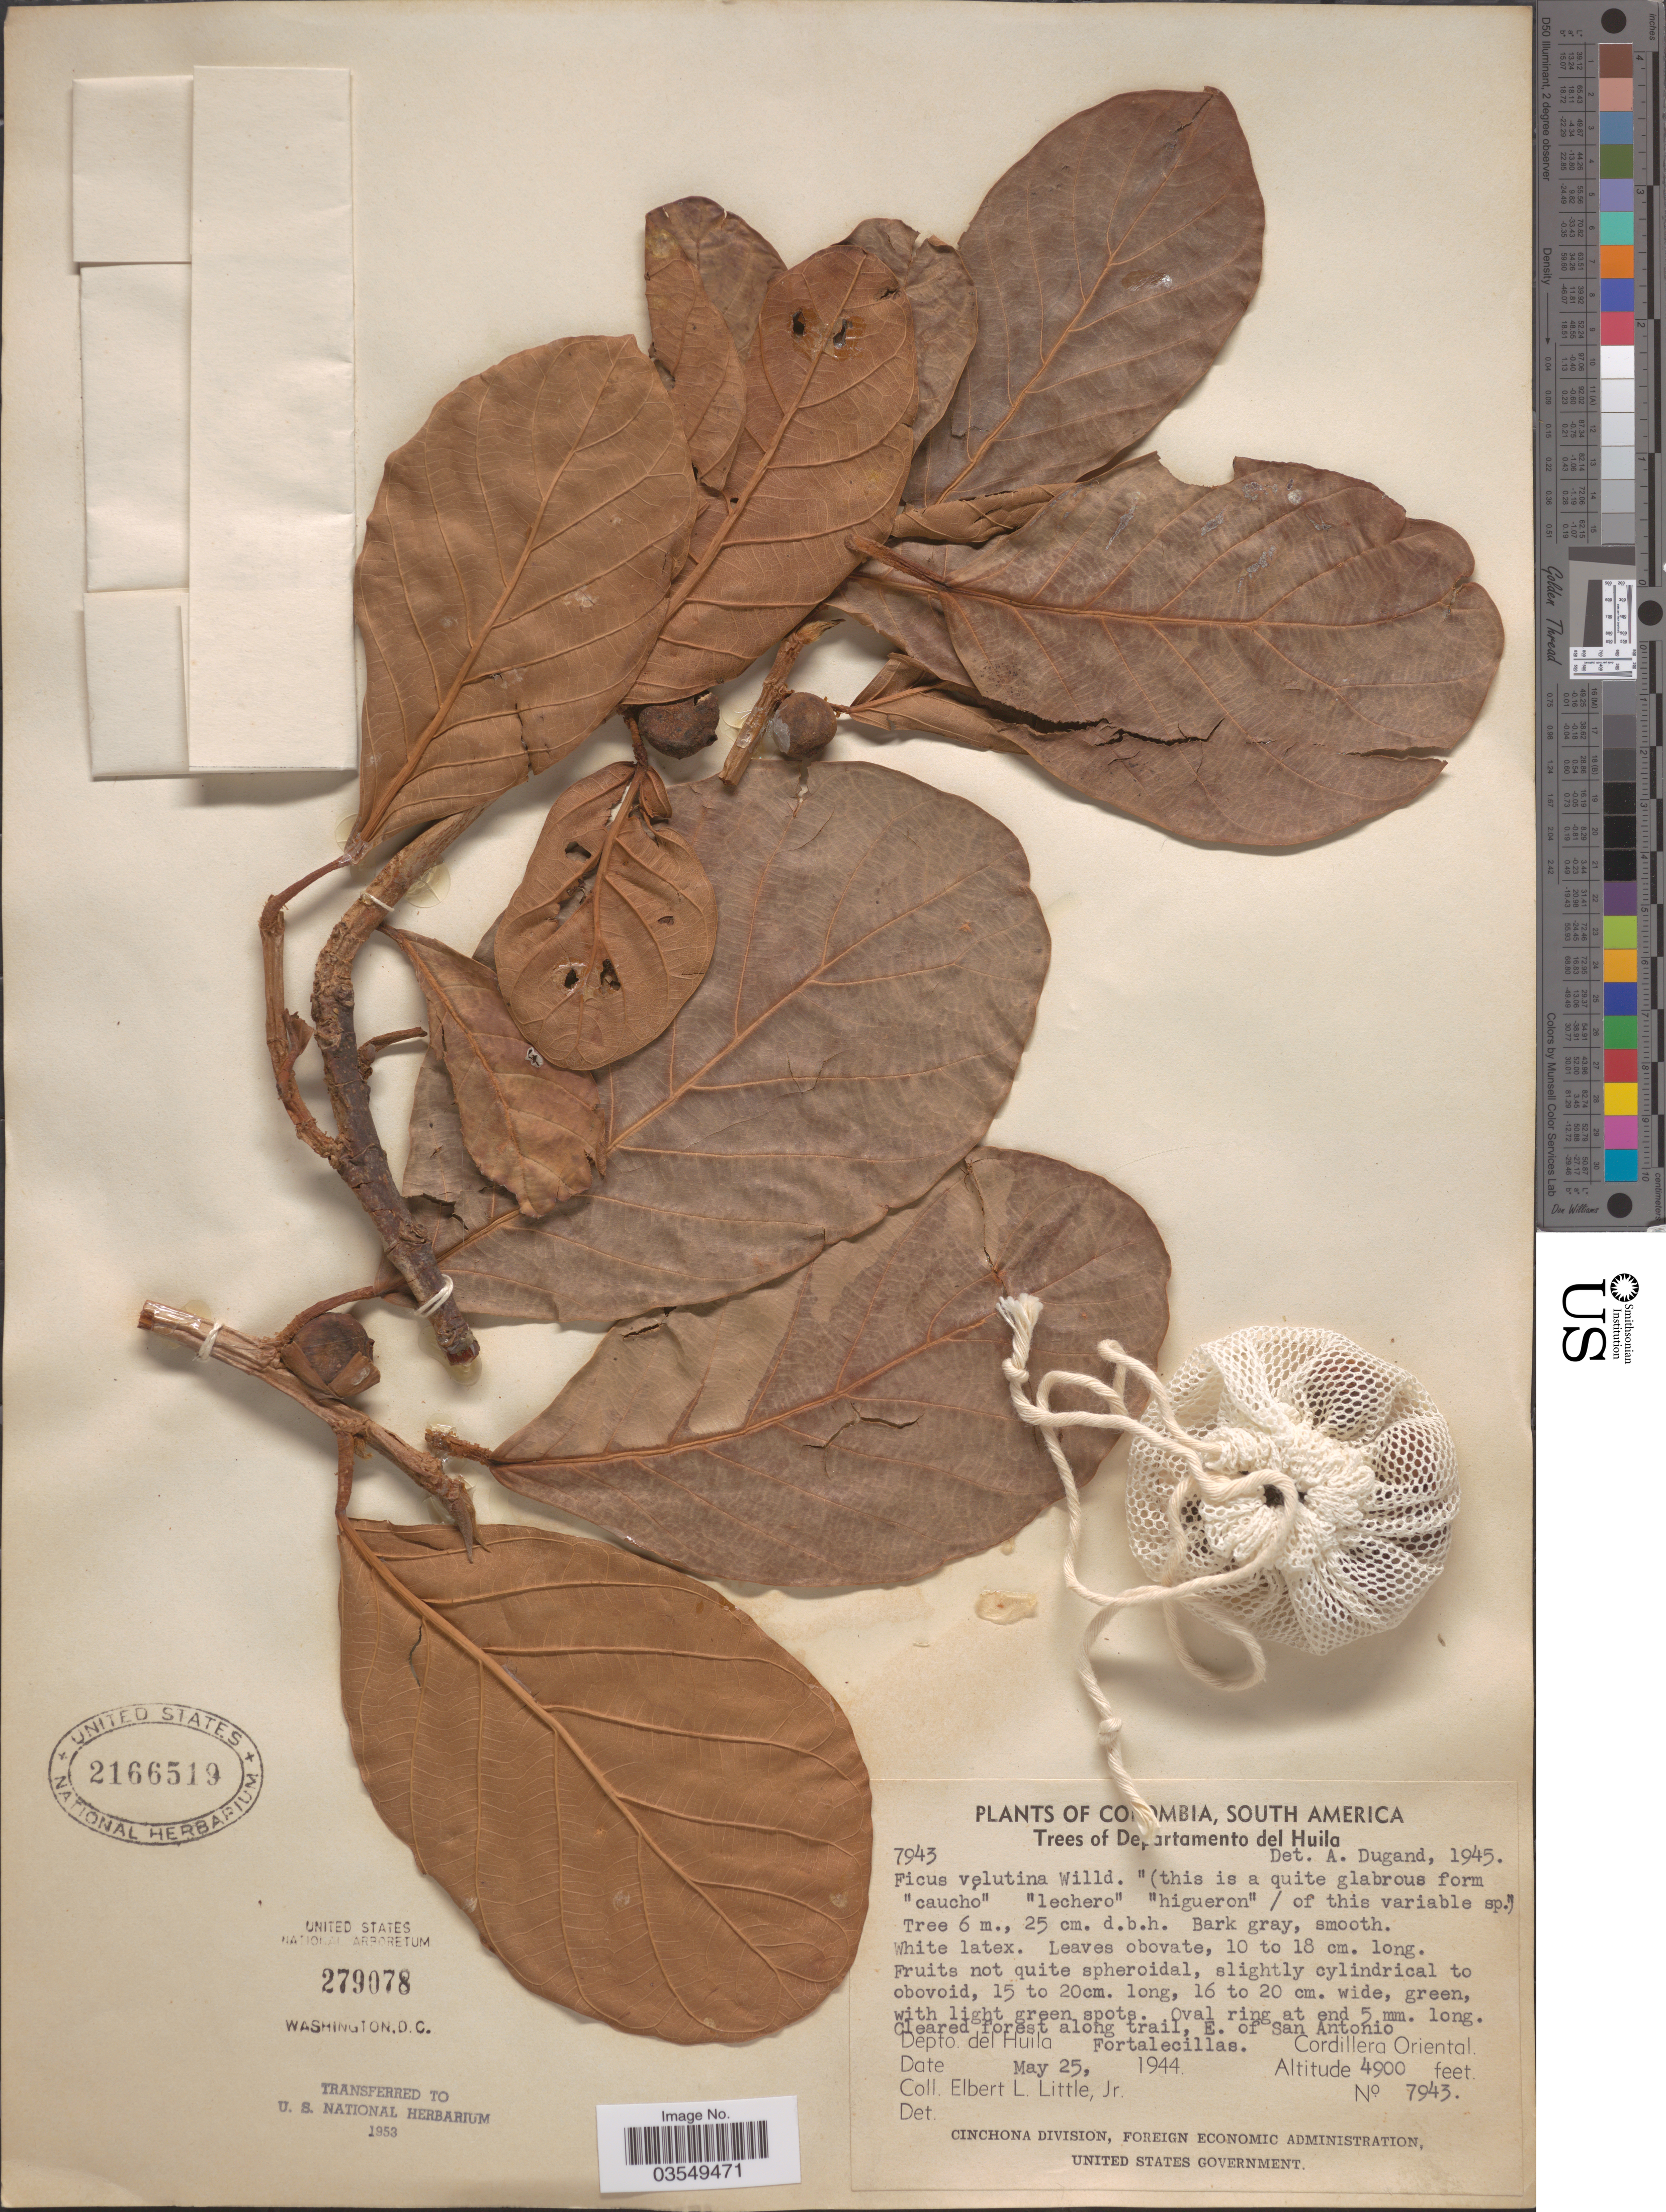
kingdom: Plantae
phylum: Tracheophyta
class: Magnoliopsida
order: Rosales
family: Moraceae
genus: Ficus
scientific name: Ficus velutina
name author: Humb. & Bonpl. ex Willd.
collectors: E. L. Little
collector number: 7943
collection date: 1944-05-25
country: Colombia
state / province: Huila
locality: Departamento del Huila. Cleared forest along trail, E. of San Antonio. Cordillera Oriental.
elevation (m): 1494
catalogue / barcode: US 2166519